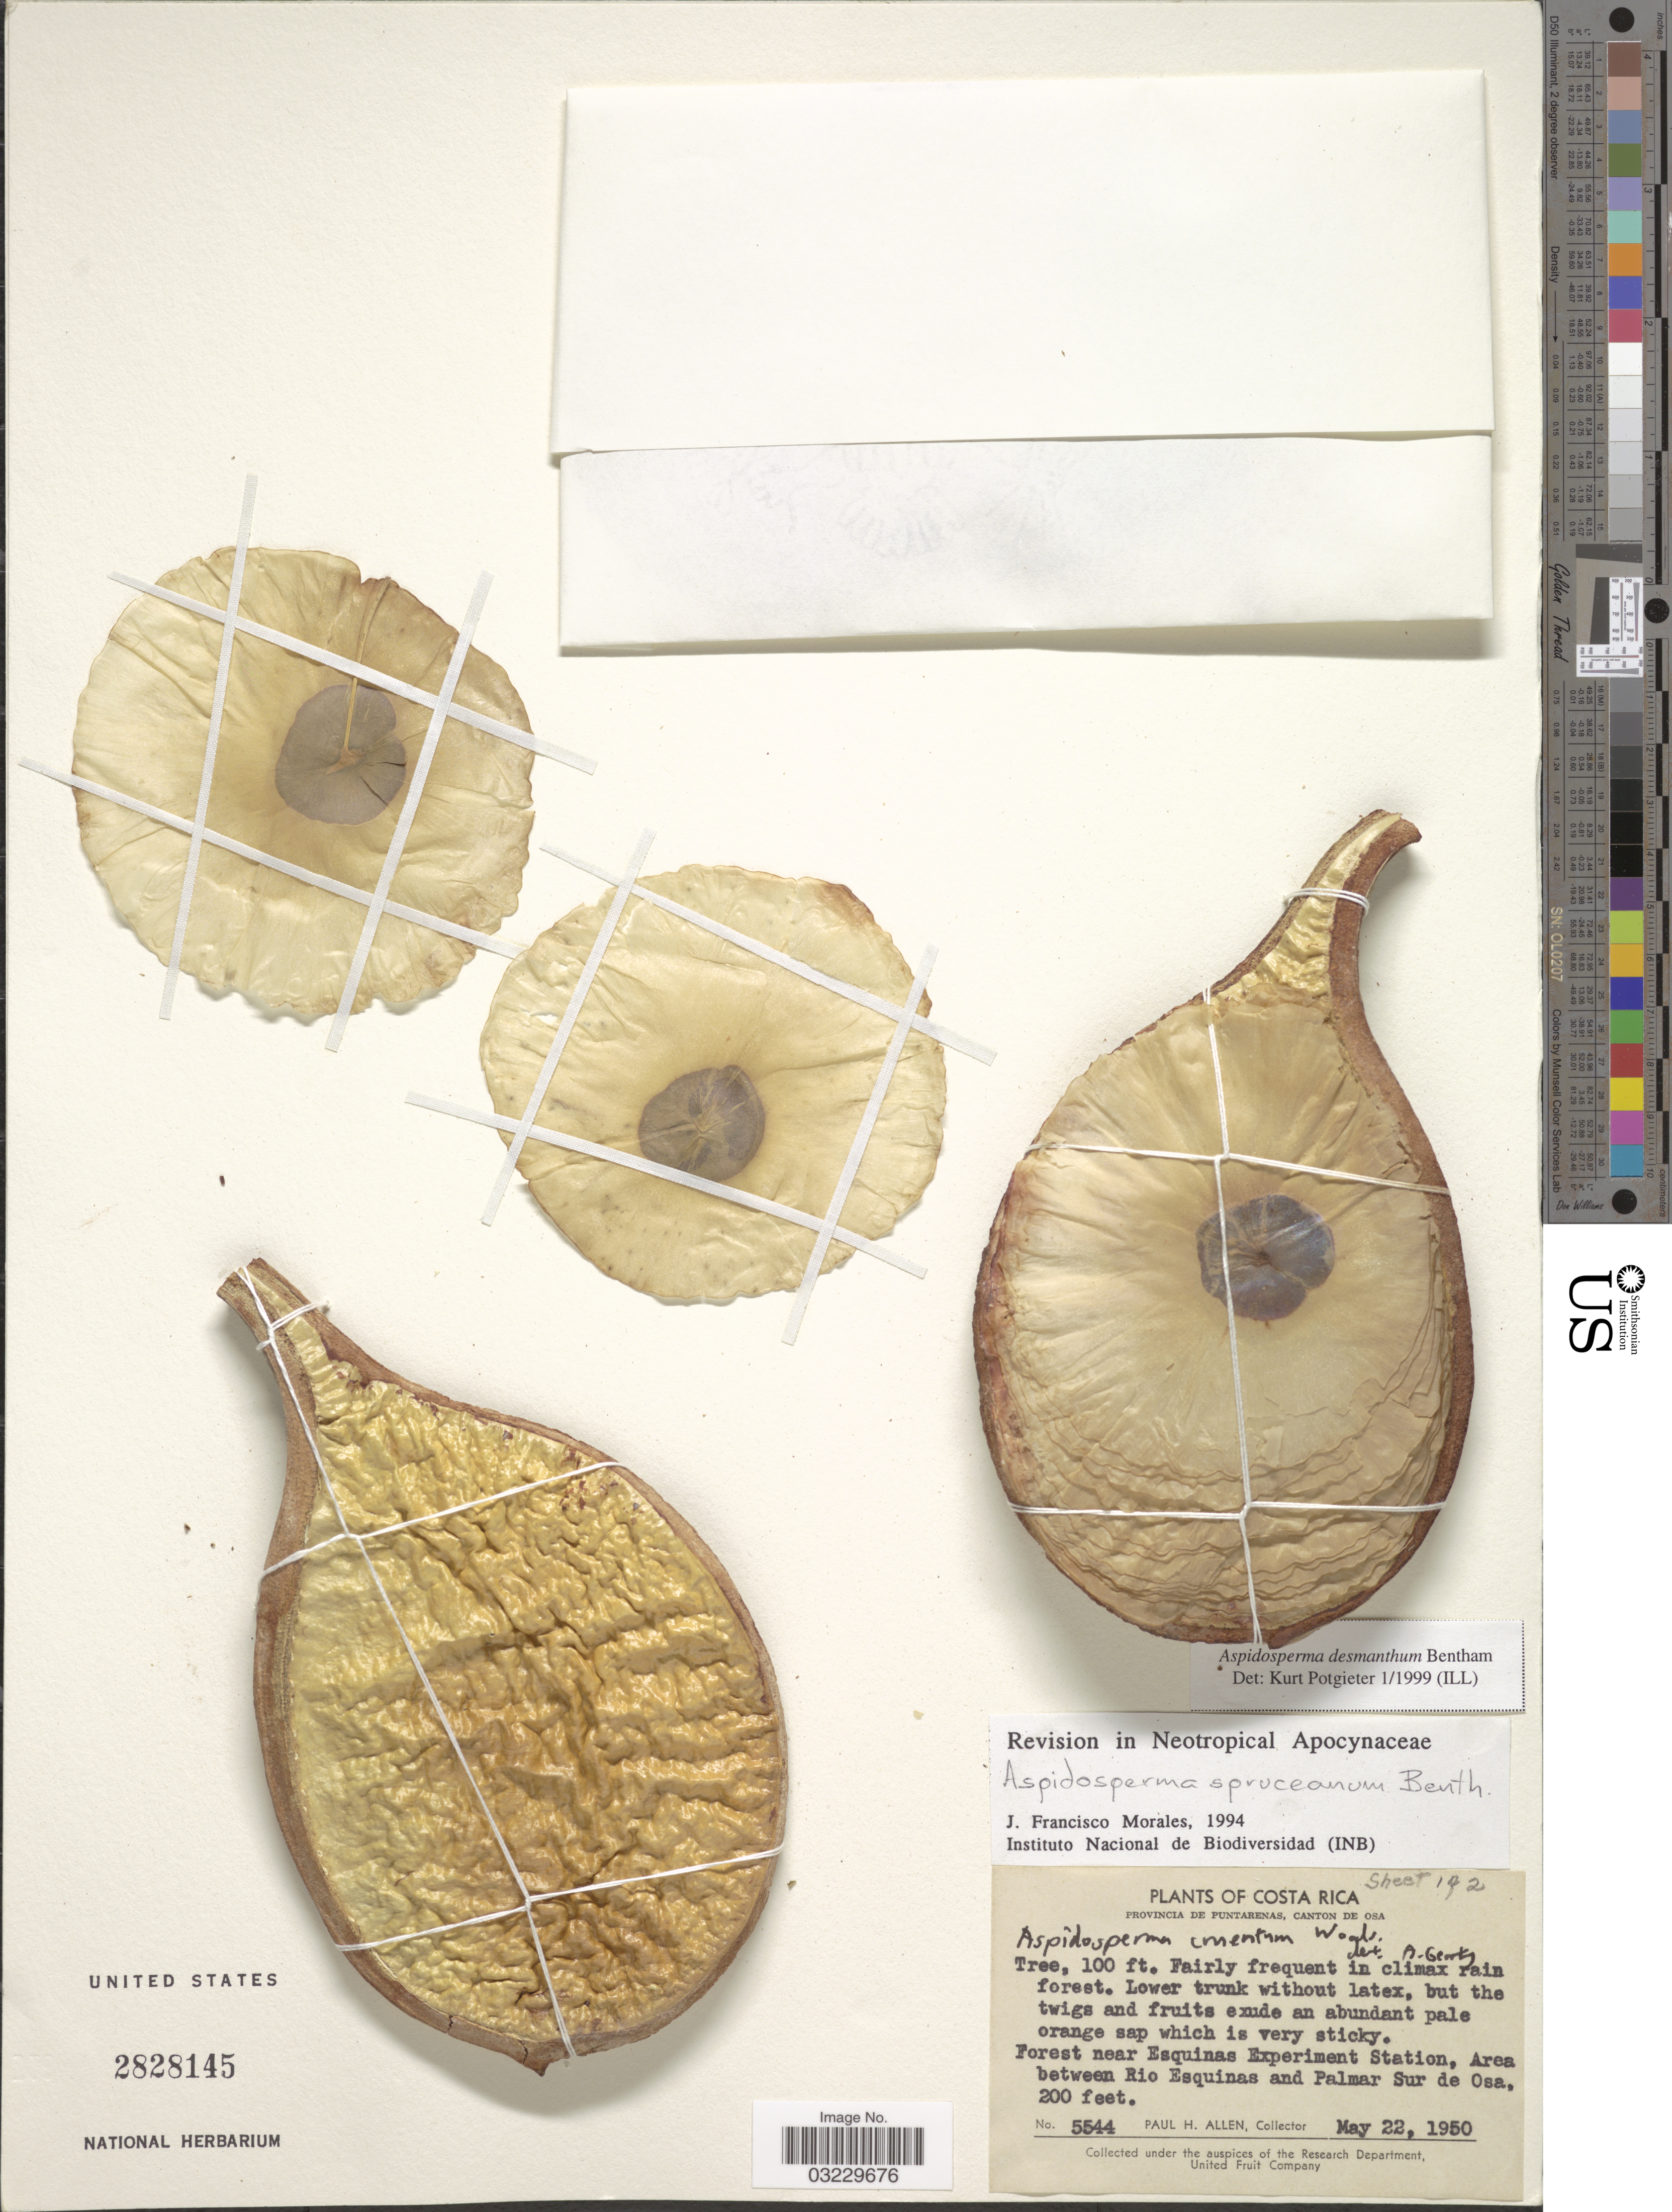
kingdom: Plantae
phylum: Tracheophyta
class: Magnoliopsida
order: Gentianales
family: Apocynaceae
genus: Aspidosperma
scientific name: Aspidosperma desmanthum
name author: Benth. ex Müll. Arg.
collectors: P. H. Allen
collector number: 5544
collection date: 1950-05-22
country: Costa Rica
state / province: Puntarenas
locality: Canton de Osa. Forest near Esquinas and Palmar Sur de Osa.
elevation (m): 61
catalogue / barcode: US 2828145